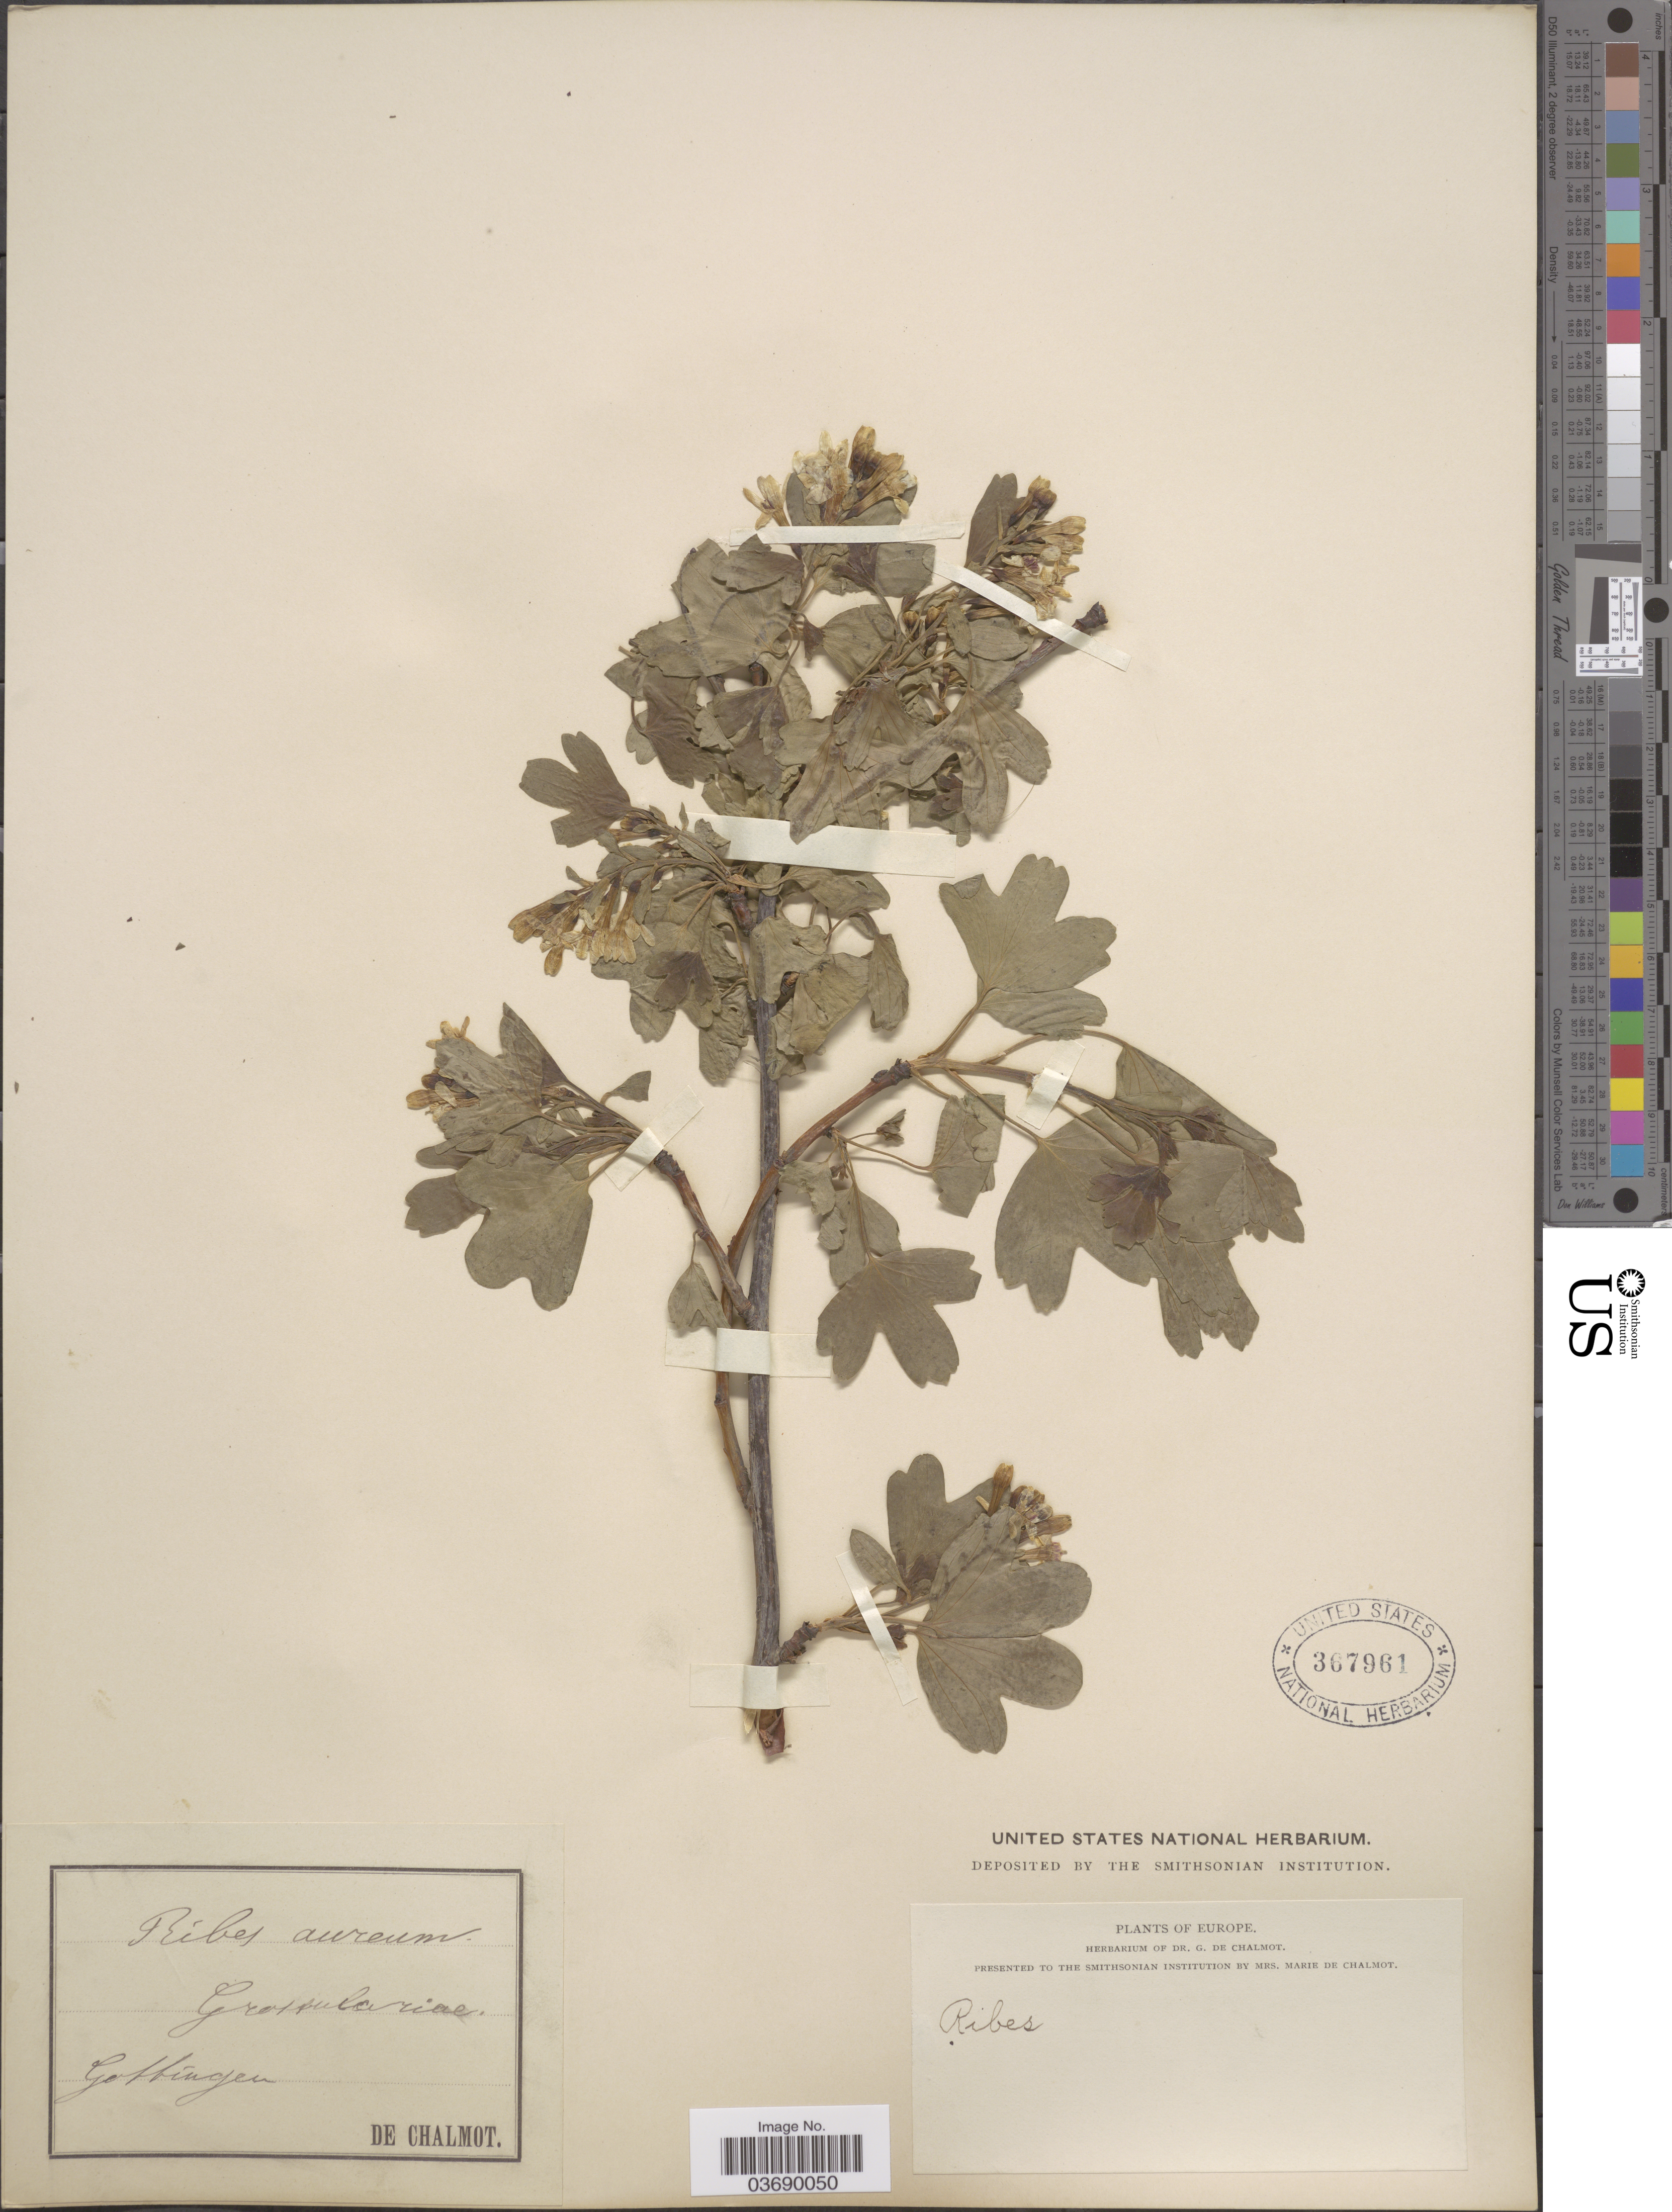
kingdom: Plantae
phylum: Tracheophyta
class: Magnoliopsida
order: Saxifragales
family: Grossulariaceae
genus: Ribes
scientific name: Ribes aureum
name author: Pursh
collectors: G. de Chalmot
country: Germany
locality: Europe. Gottingen.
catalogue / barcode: US 367961